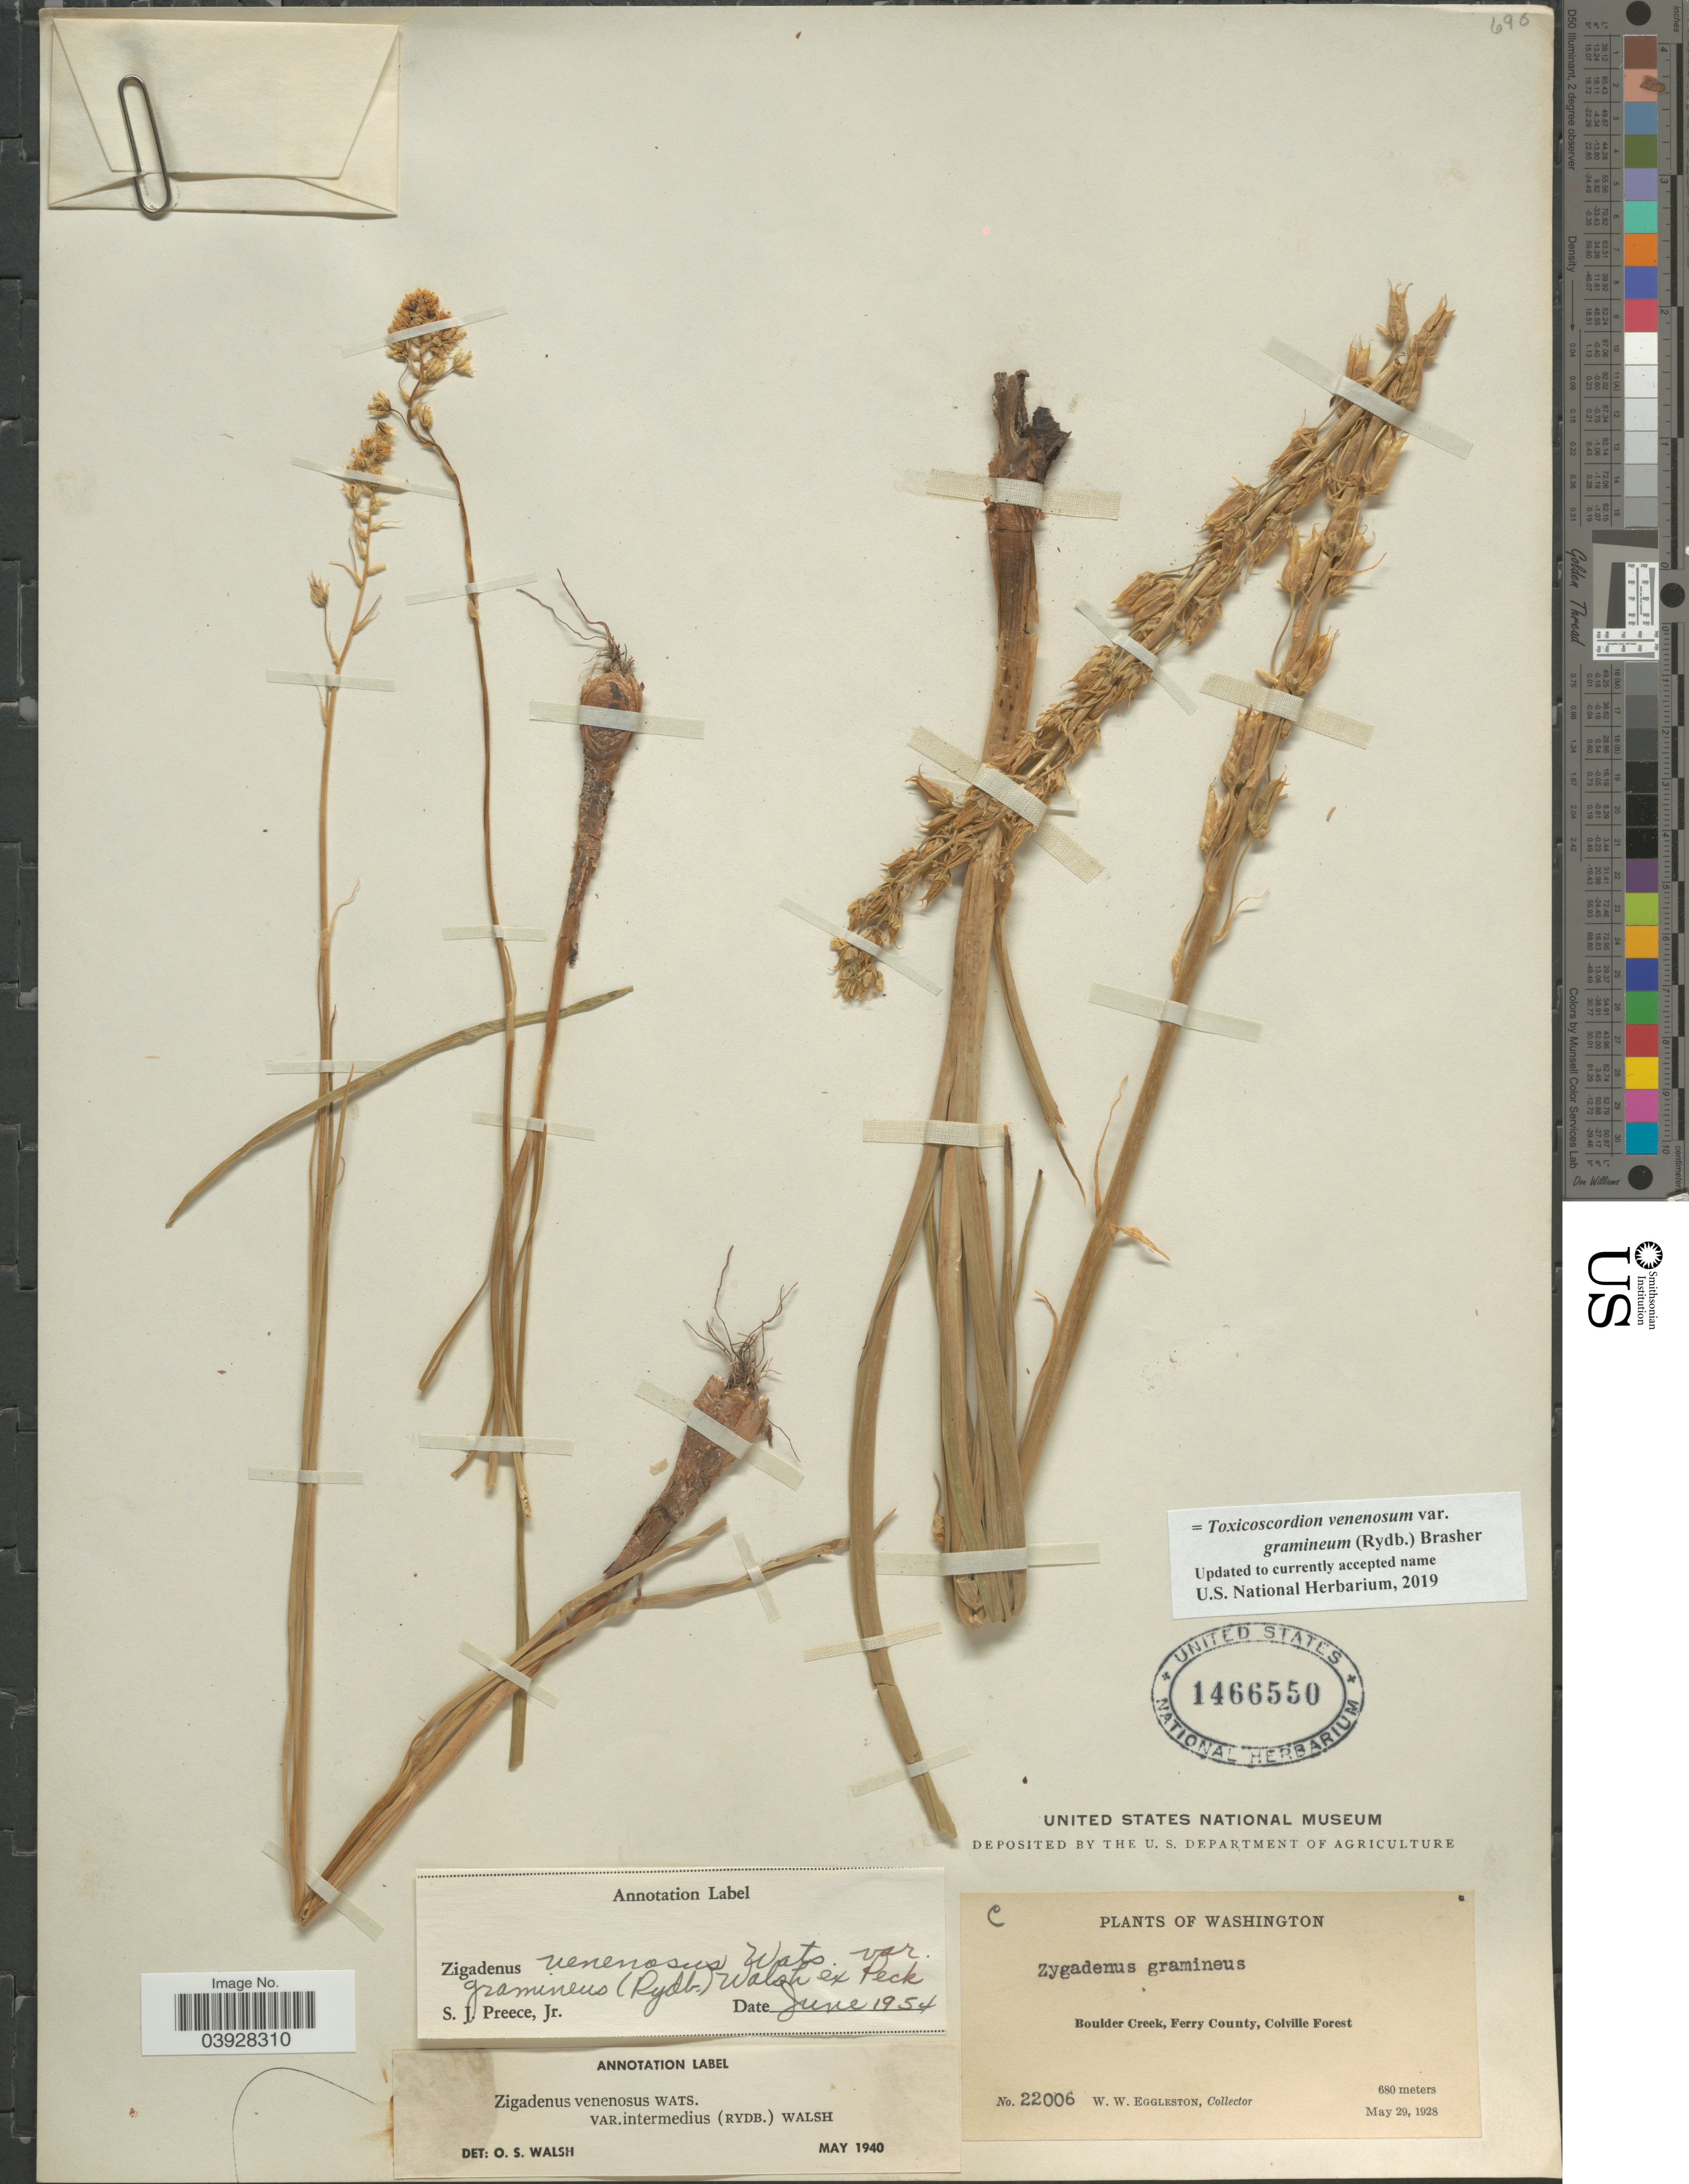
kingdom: Plantae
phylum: Tracheophyta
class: Liliopsida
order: Liliales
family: Melanthiaceae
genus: Toxicoscordion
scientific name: Toxicoscordion venenosum var. gramineum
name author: (Rydb.) Brasher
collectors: W. W. Eggleston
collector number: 22006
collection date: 1928-05-29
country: United States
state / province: Washington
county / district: Ferry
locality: Boulder Creek, Ferry County, Colville Forest.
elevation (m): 680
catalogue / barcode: US 1466550